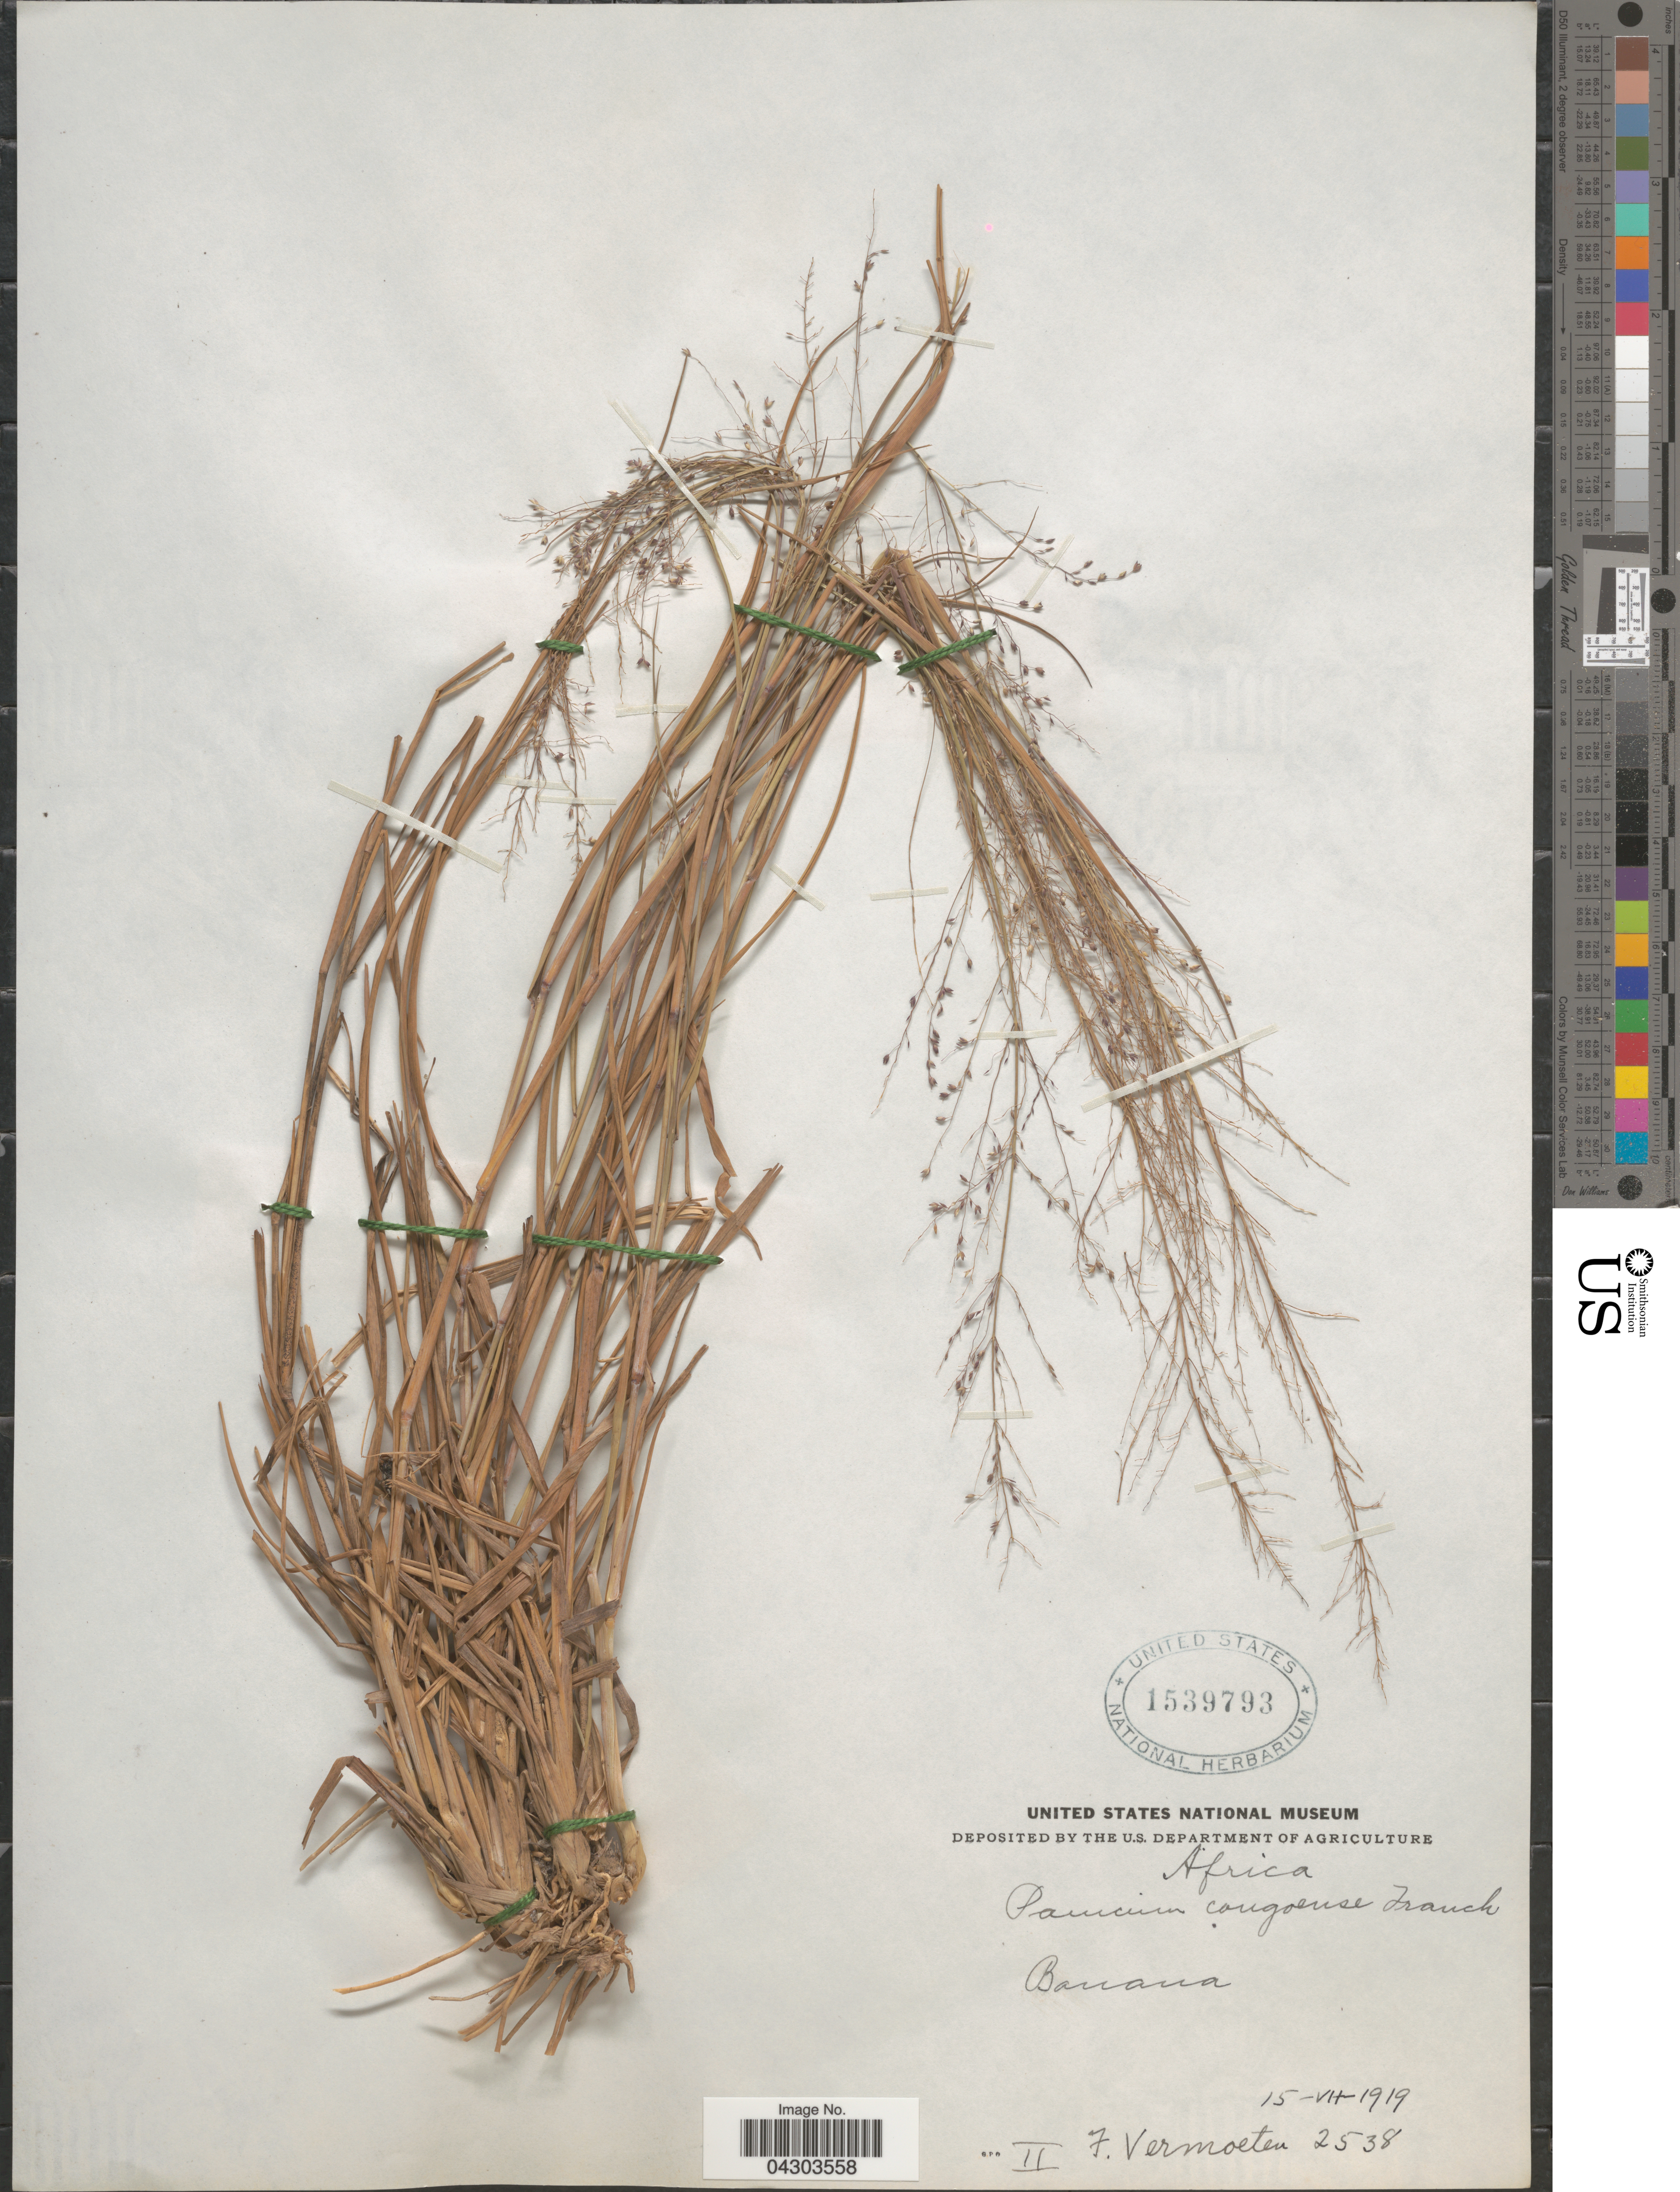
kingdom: Plantae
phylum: Tracheophyta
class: Liliopsida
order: Poales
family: Poaceae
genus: Panicum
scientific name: Panicum congoense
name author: Franch.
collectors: F. Vermoeten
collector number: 2538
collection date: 1919-07-15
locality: Africa. Banana.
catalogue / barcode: US 1539793